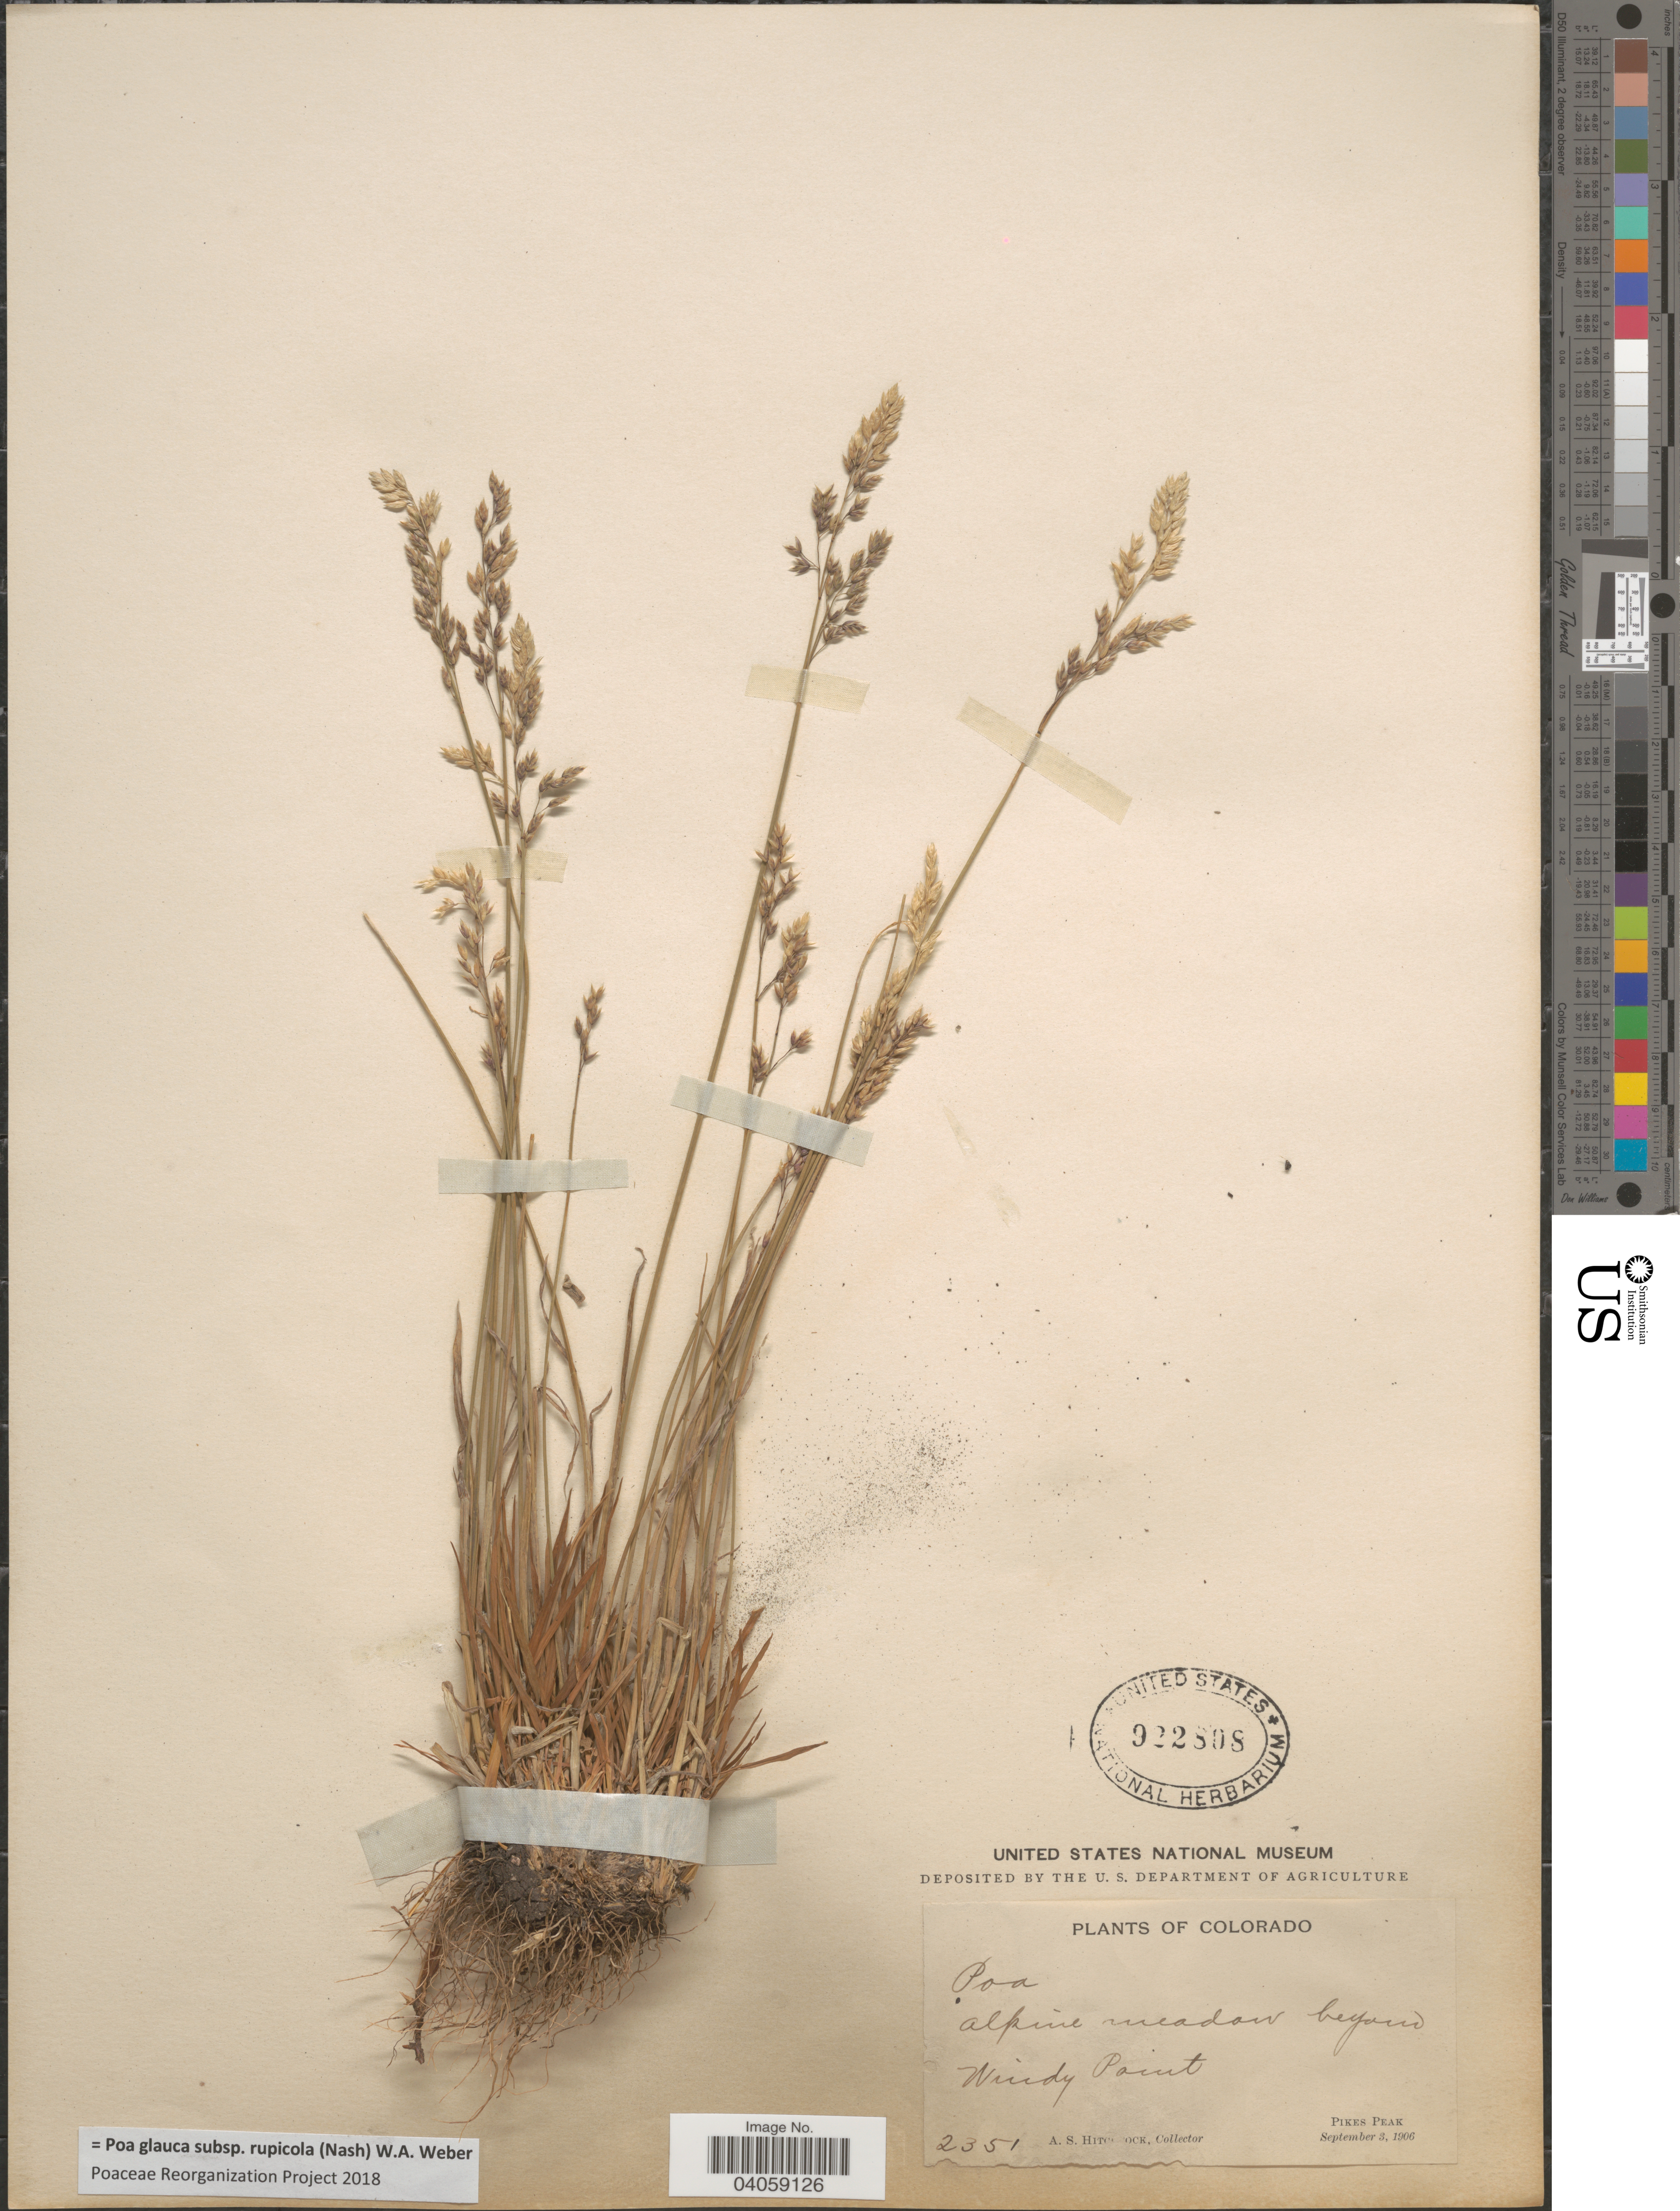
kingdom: Plantae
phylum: Tracheophyta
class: Liliopsida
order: Poales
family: Poaceae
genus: Poa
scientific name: Poa glauca subsp. rupicola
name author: (Nash) W.A. Weber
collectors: A. S. Hitchcock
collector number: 2351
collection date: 1906-09-03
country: United States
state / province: Colorado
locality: Alpine meadow beyond Windy Point. Pikes Peak.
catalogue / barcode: US 922808